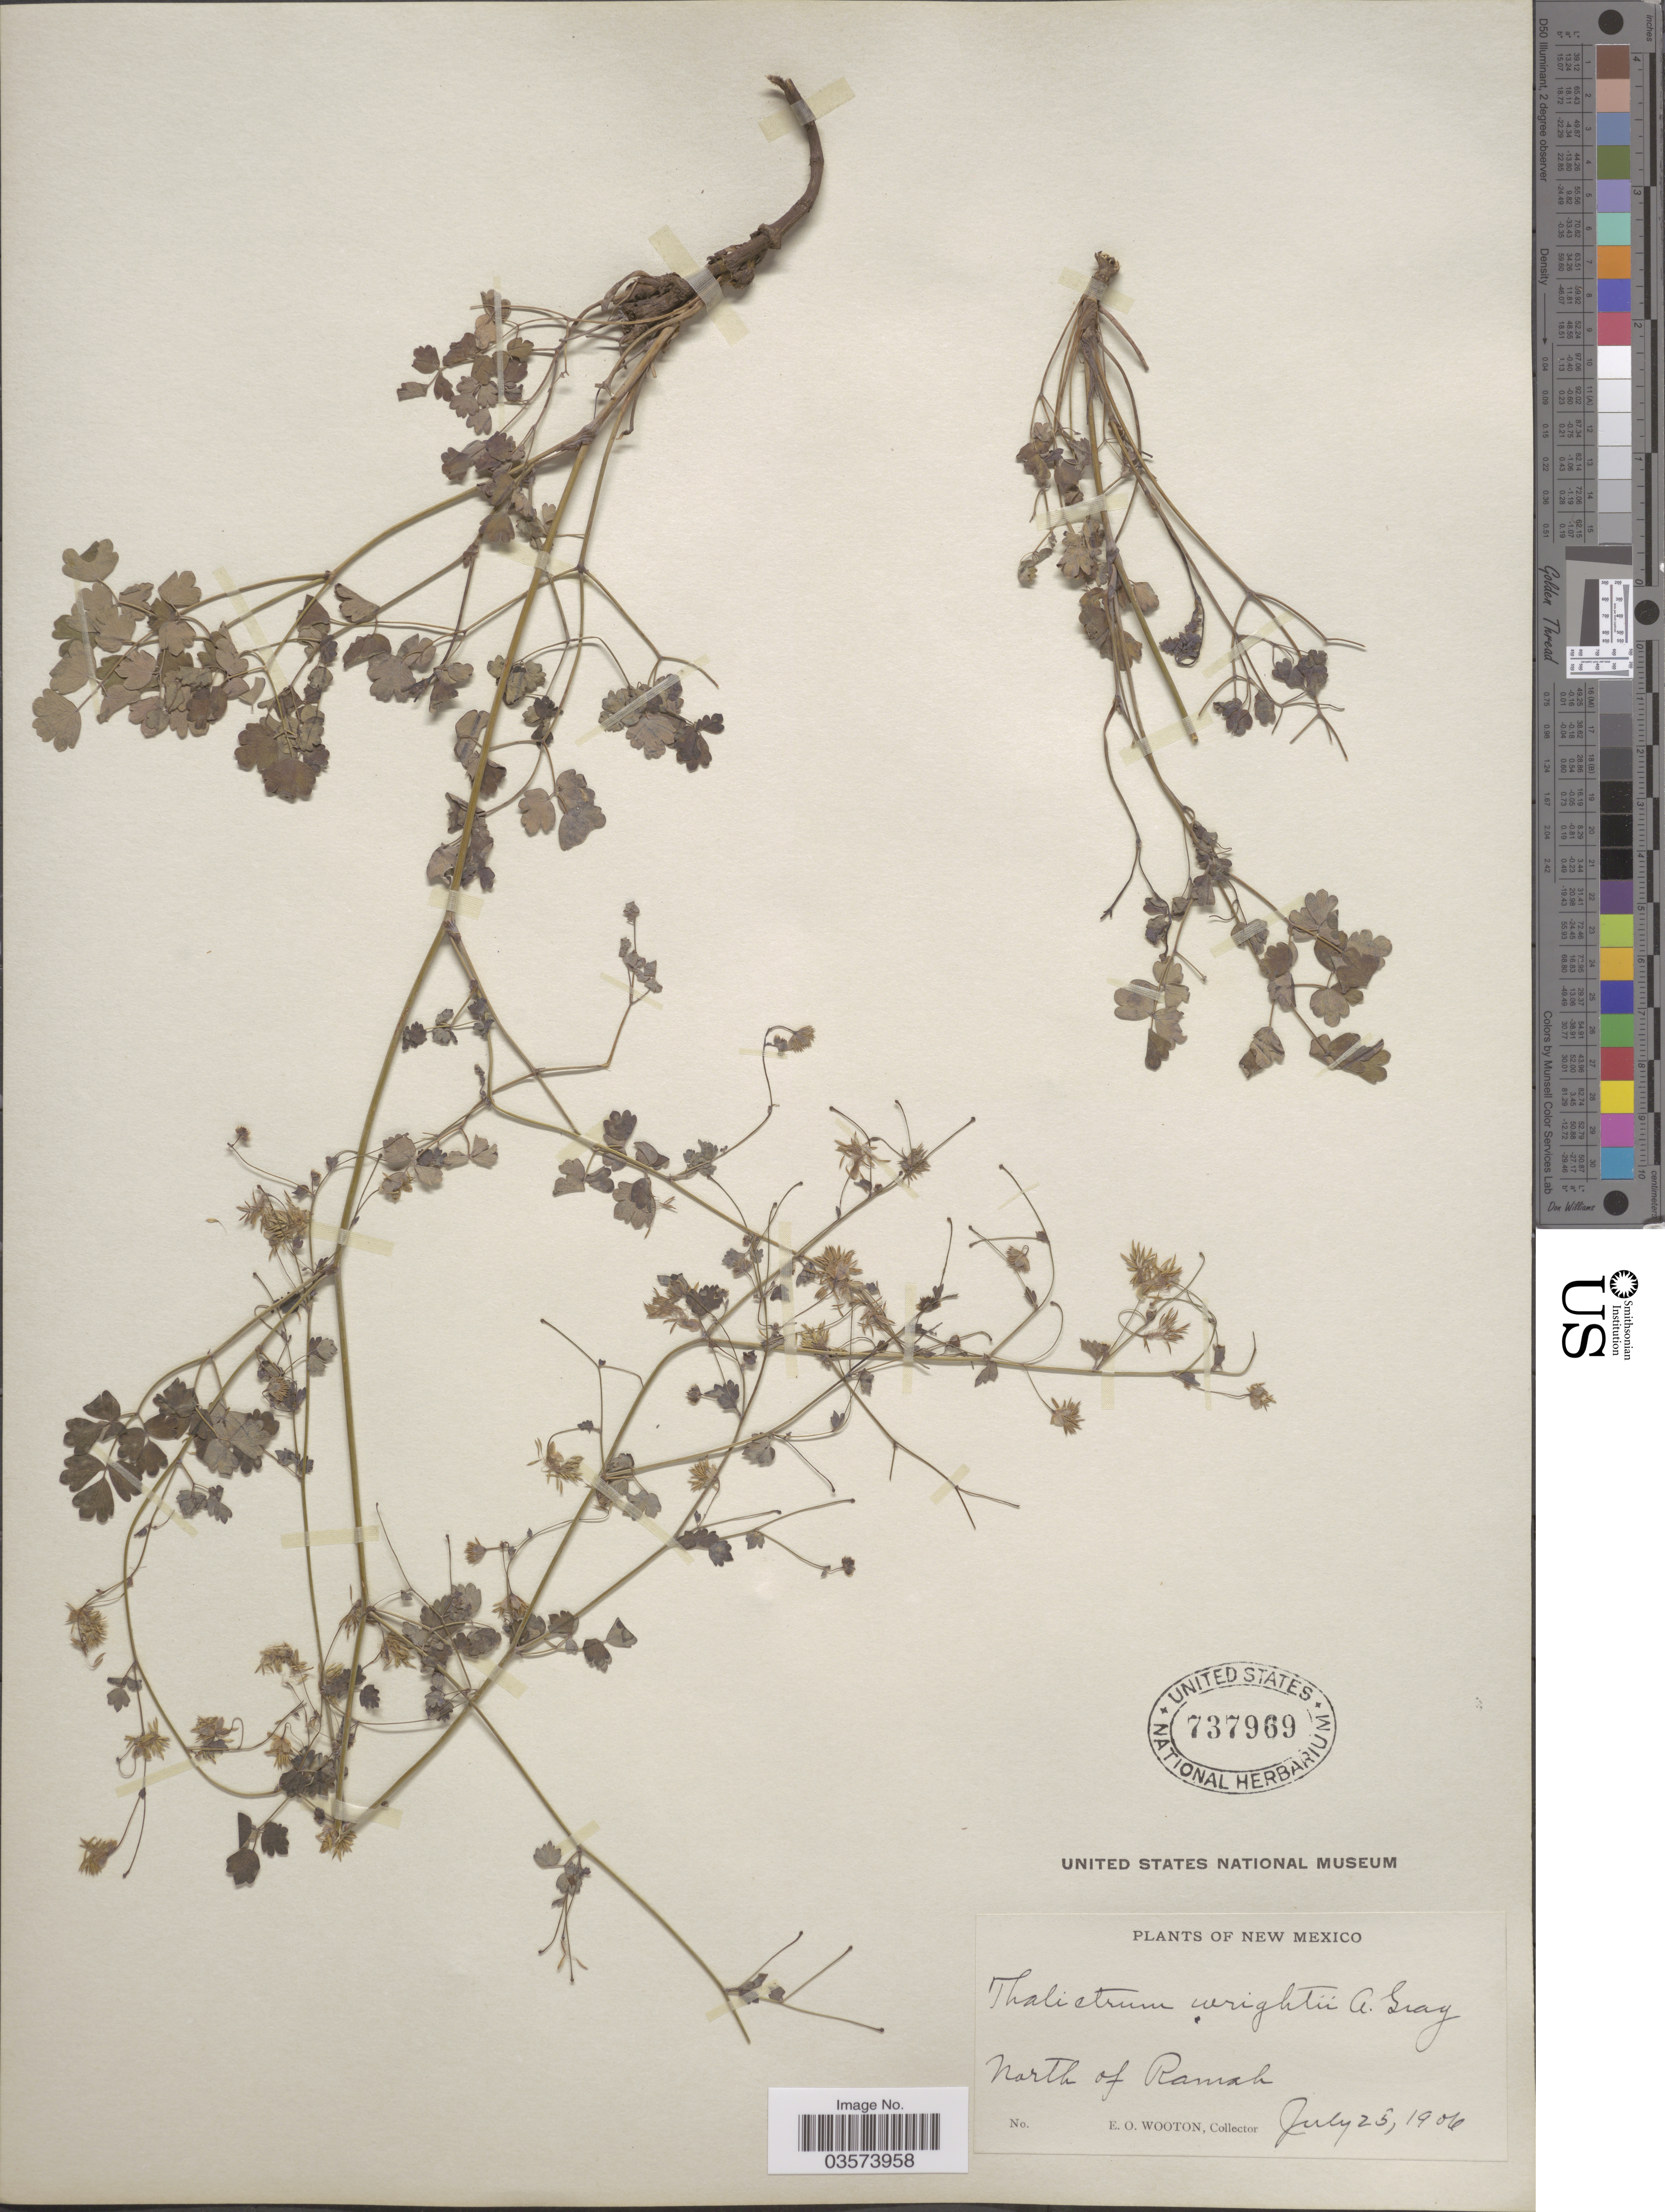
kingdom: Plantae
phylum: Tracheophyta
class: Magnoliopsida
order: Ranunculales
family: Ranunculaceae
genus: Thalictrum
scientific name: Thalictrum fendleri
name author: Engelm. ex A. Gray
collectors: E. O. Wooton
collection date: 1906-07-25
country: United States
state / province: New Mexico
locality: North of Ramah.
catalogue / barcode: US 737969